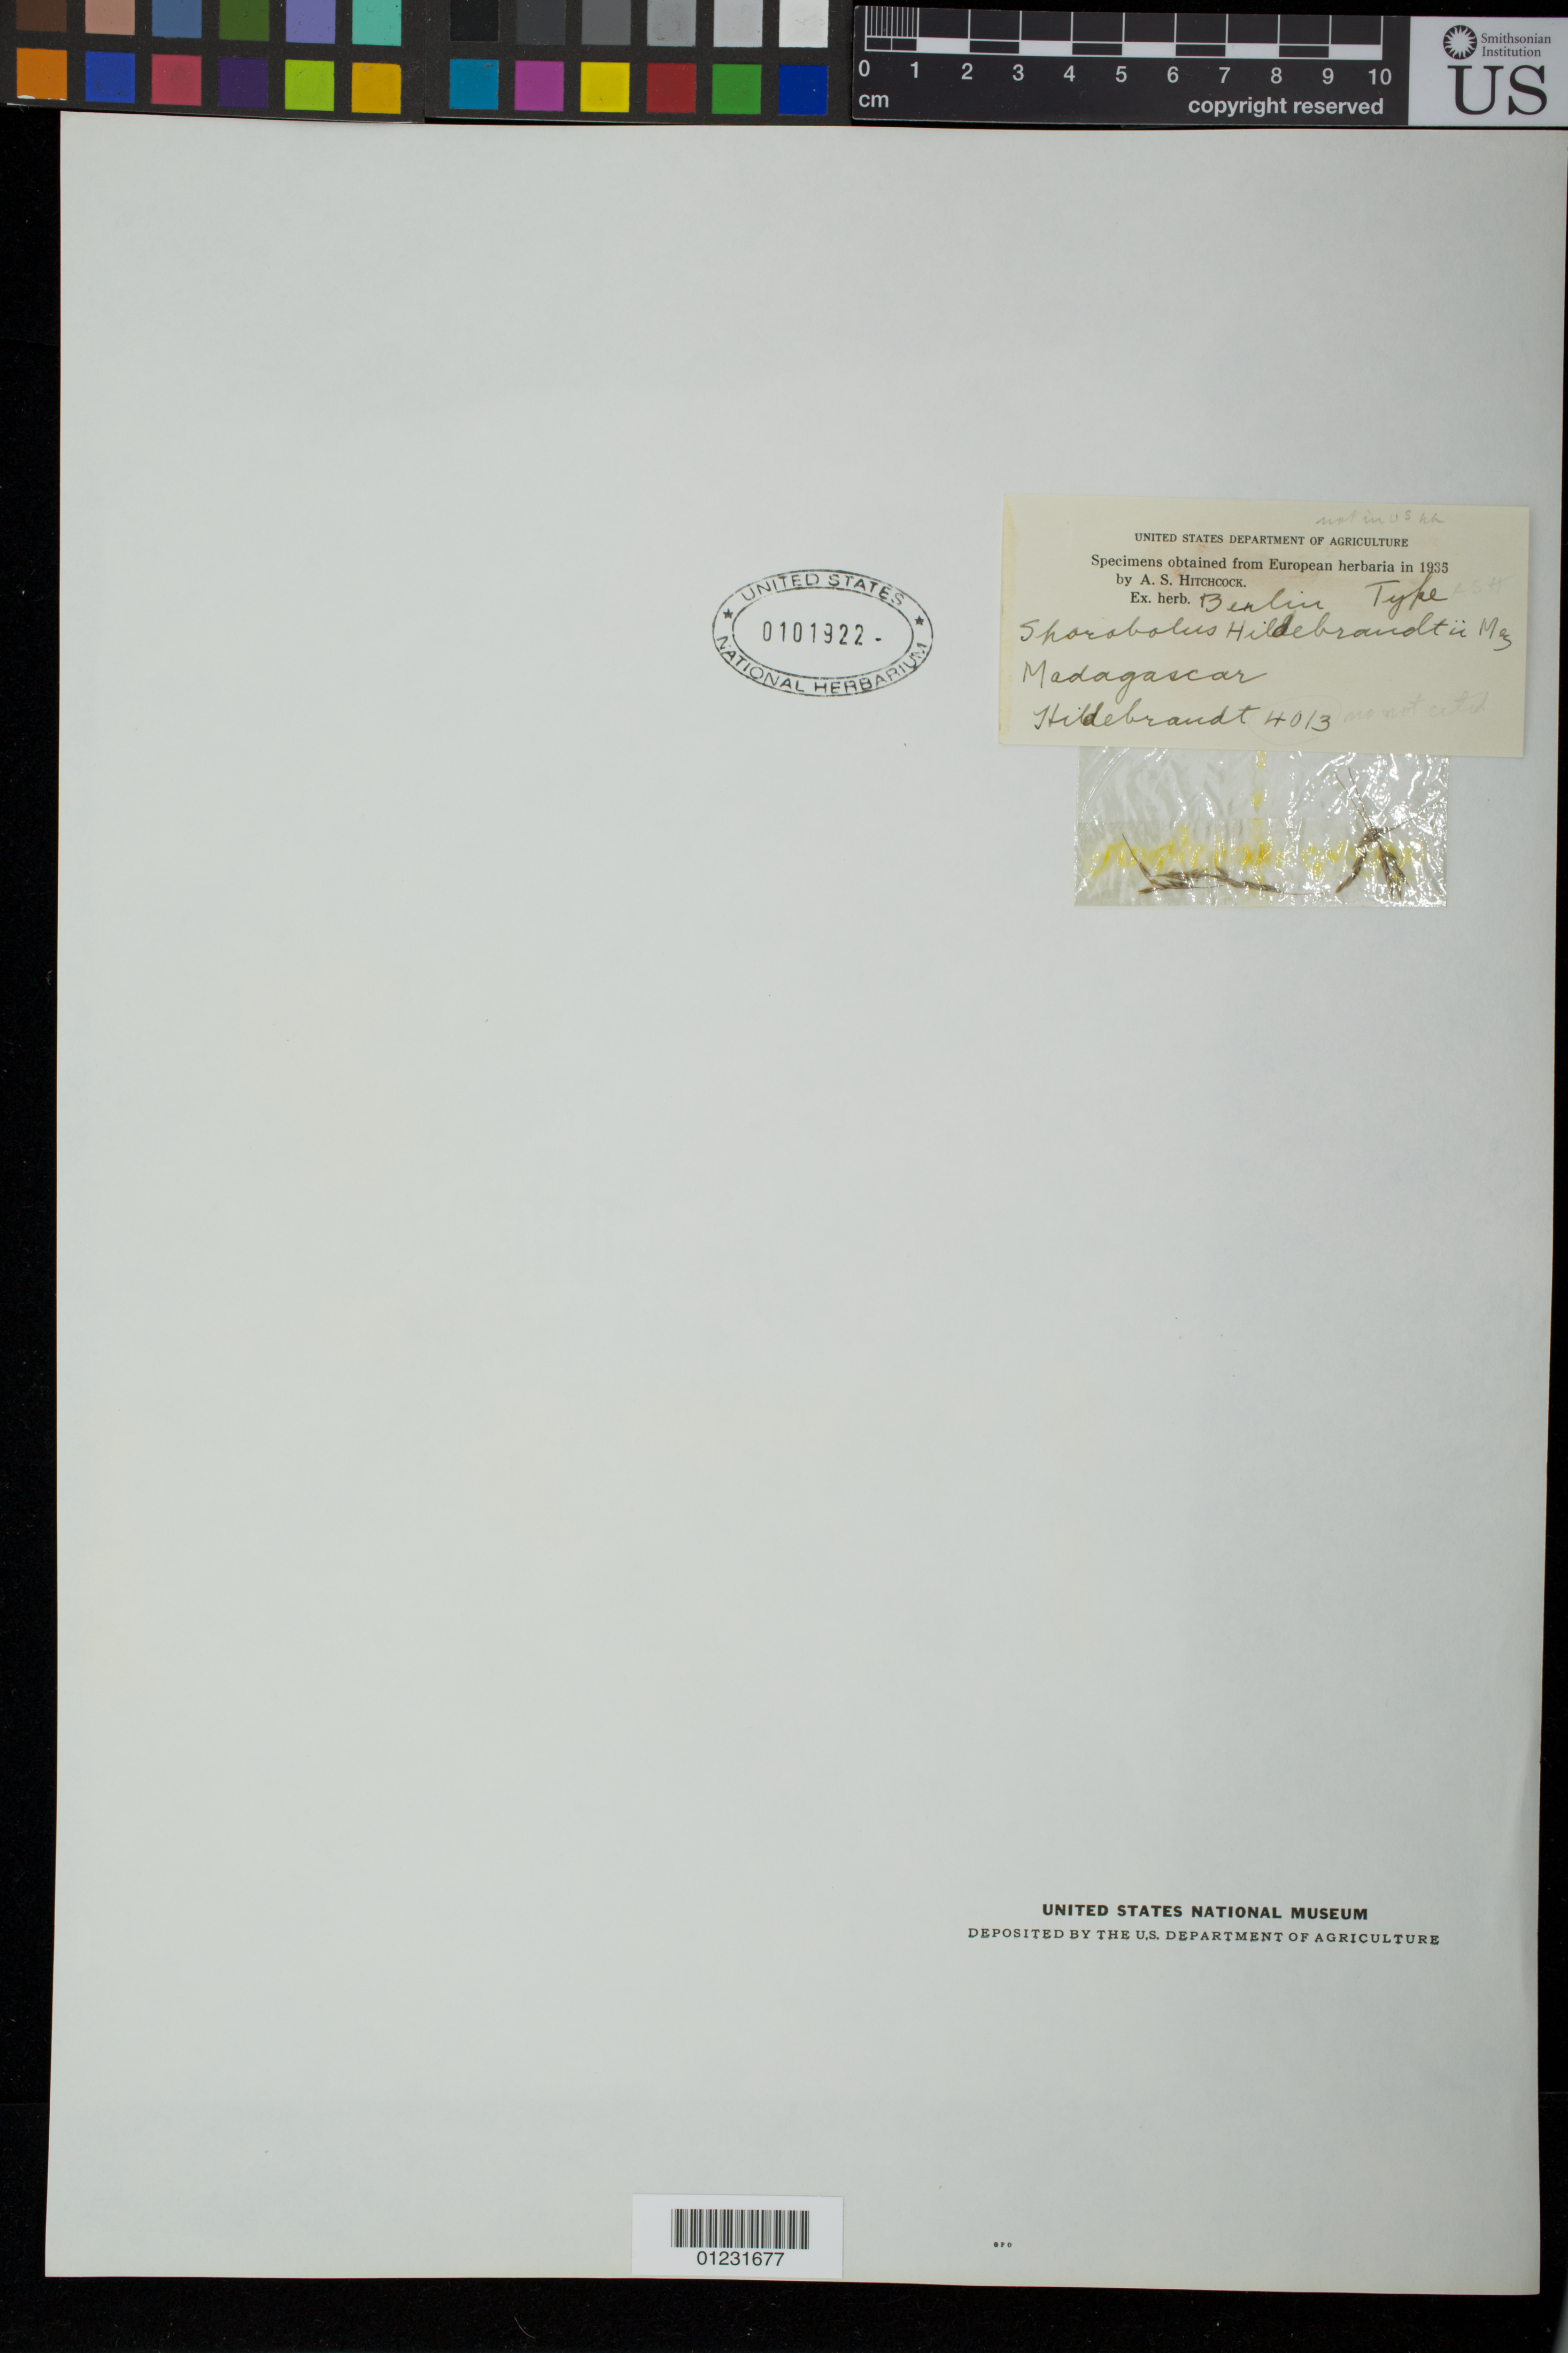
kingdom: Plantae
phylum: Tracheophyta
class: Liliopsida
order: Poales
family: Poaceae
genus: Sporobolus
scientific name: Sporobolus hildebrandtii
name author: Mez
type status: Type Collection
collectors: J. Hildebrandt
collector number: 4013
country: Madagascar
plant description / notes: Fragmentary material of type specimen ex herb. Berlin.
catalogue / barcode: US 101922